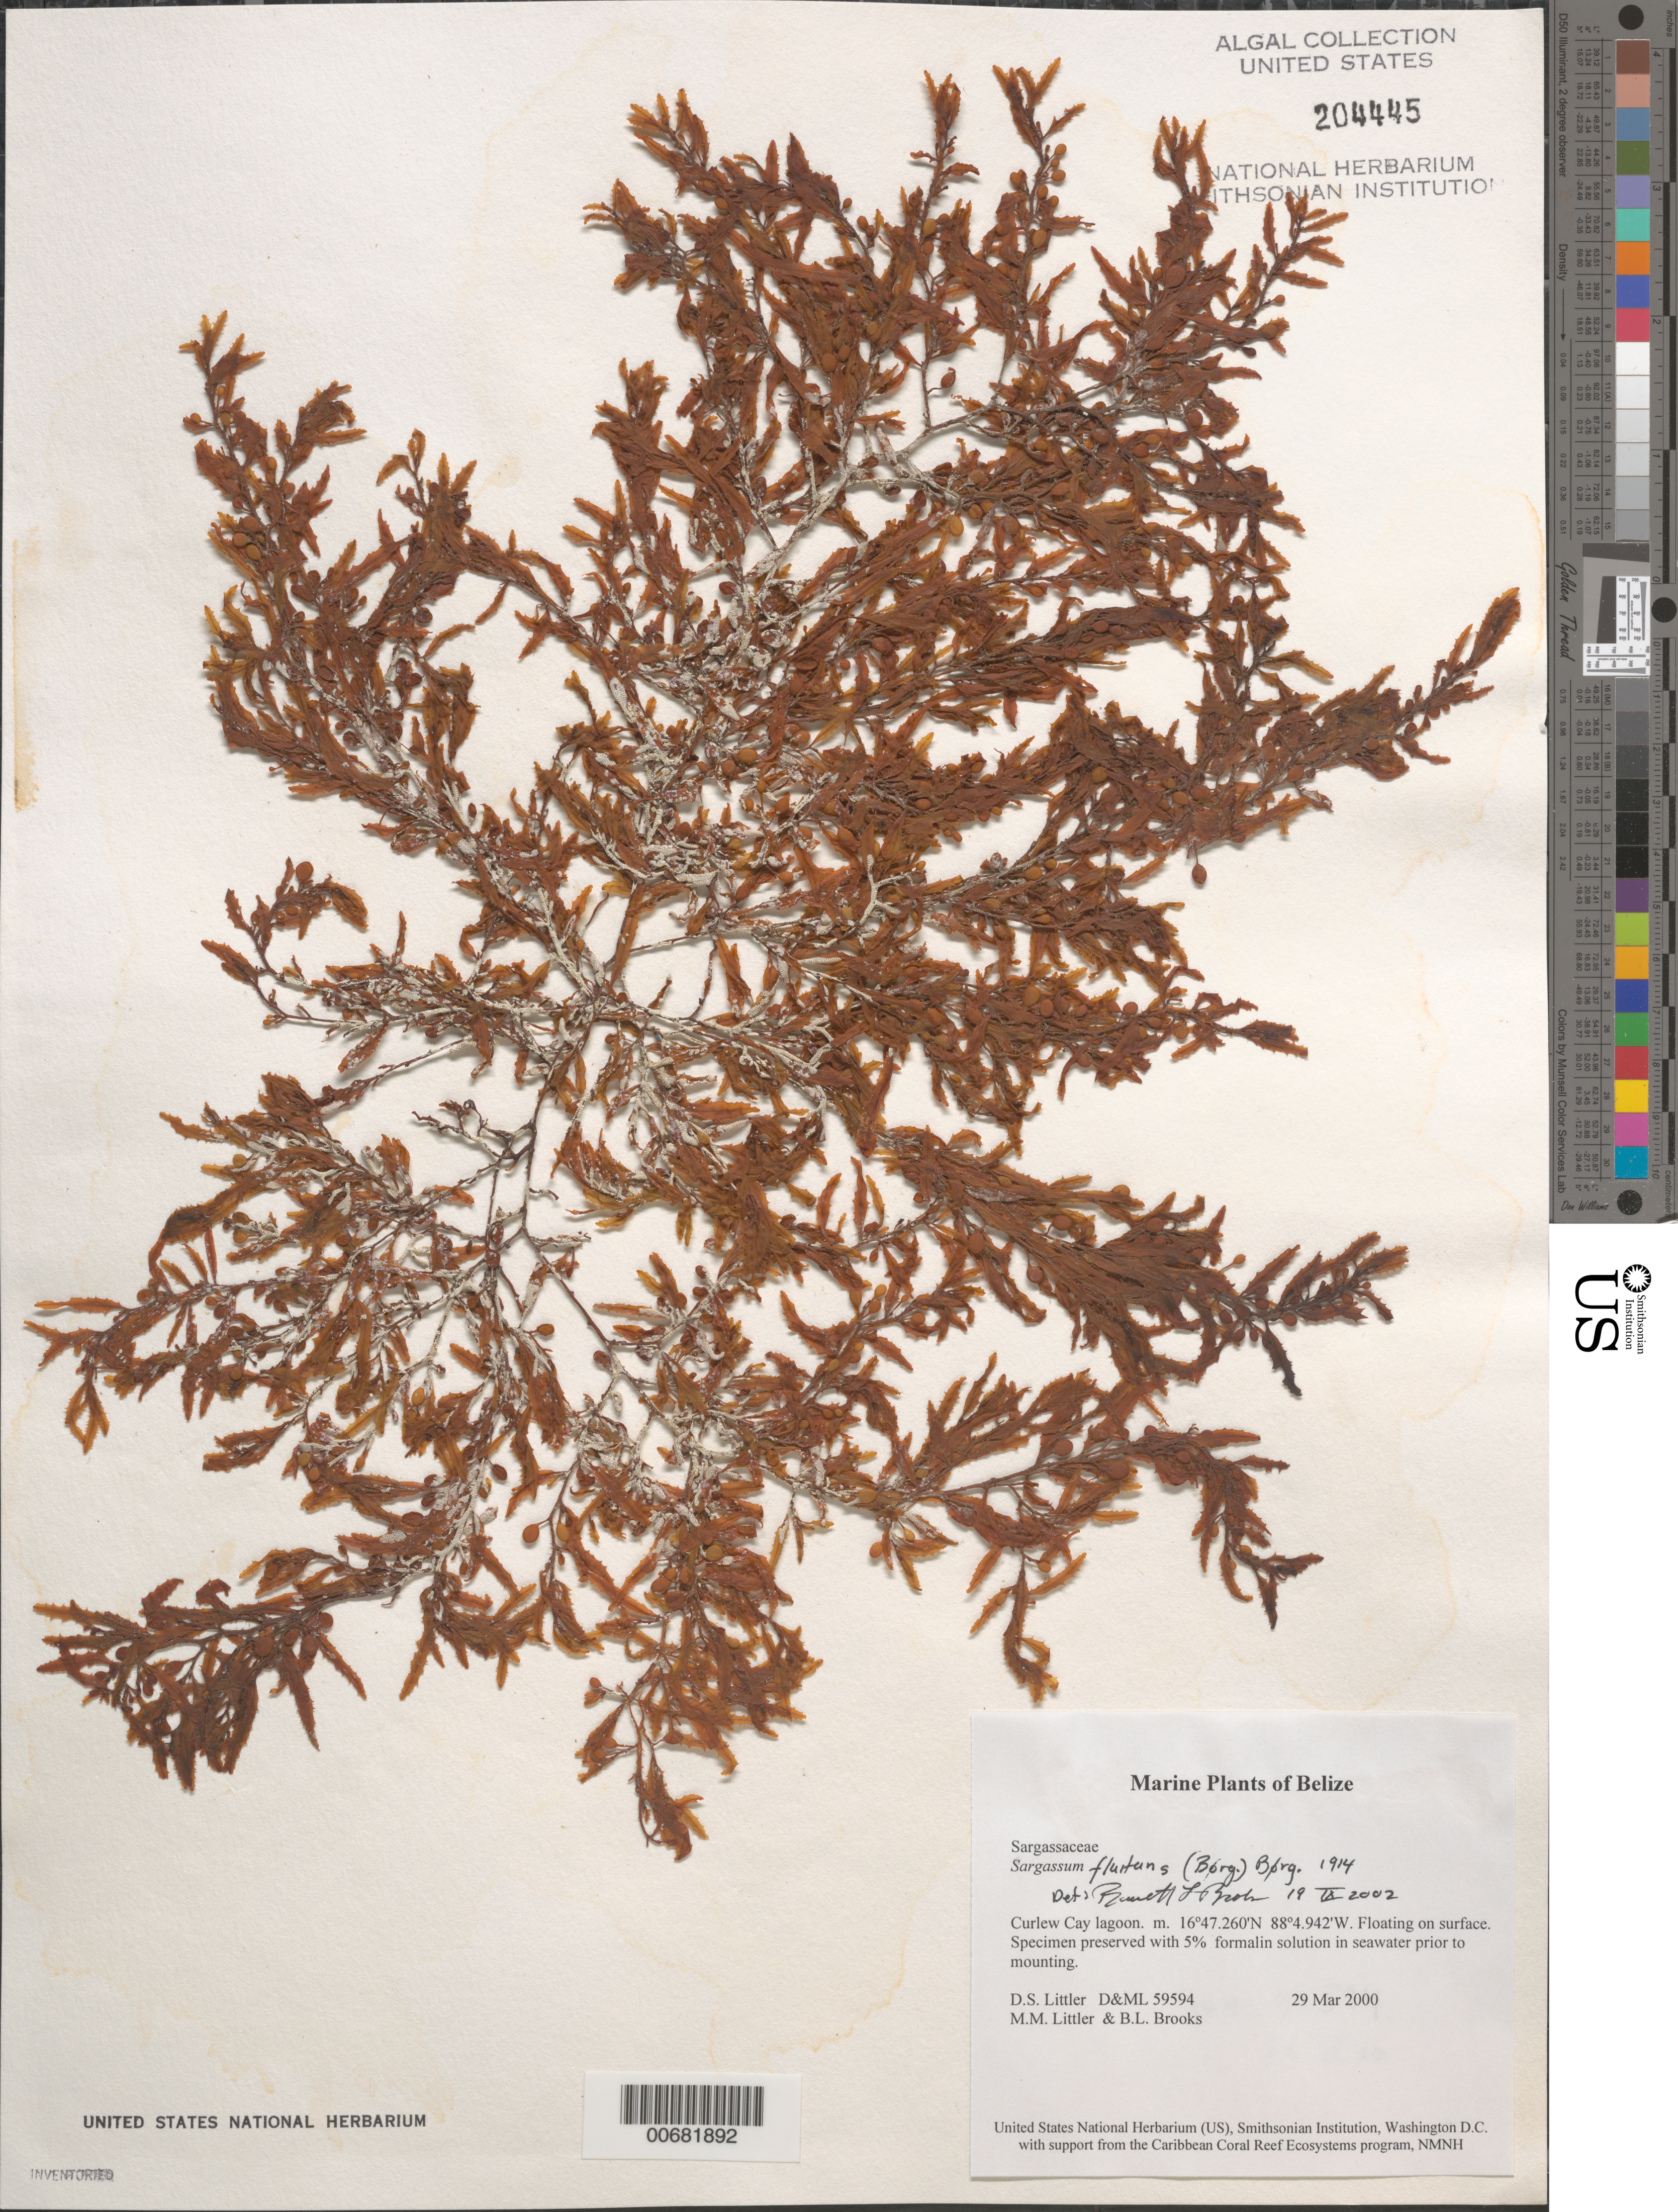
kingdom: Chromista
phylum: Ochrophyta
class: Phaeophyceae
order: Fucales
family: Sargassaceae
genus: Sargassum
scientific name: Sargassum fluitans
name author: (Børgesen) Børgesen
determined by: Brooks, B. L., (BOT), Smithsonian Institution - National Museum of Natural History (UNITED STATES)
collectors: D. S. Littler, M. M. Littler & B. Brooks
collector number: D&ML 59594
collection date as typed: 29 Mar 2000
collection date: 2000-03-29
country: Belize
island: Curlew Cay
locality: Lagoon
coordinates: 16 47.260' N, 88 4.942' W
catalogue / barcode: US 204445